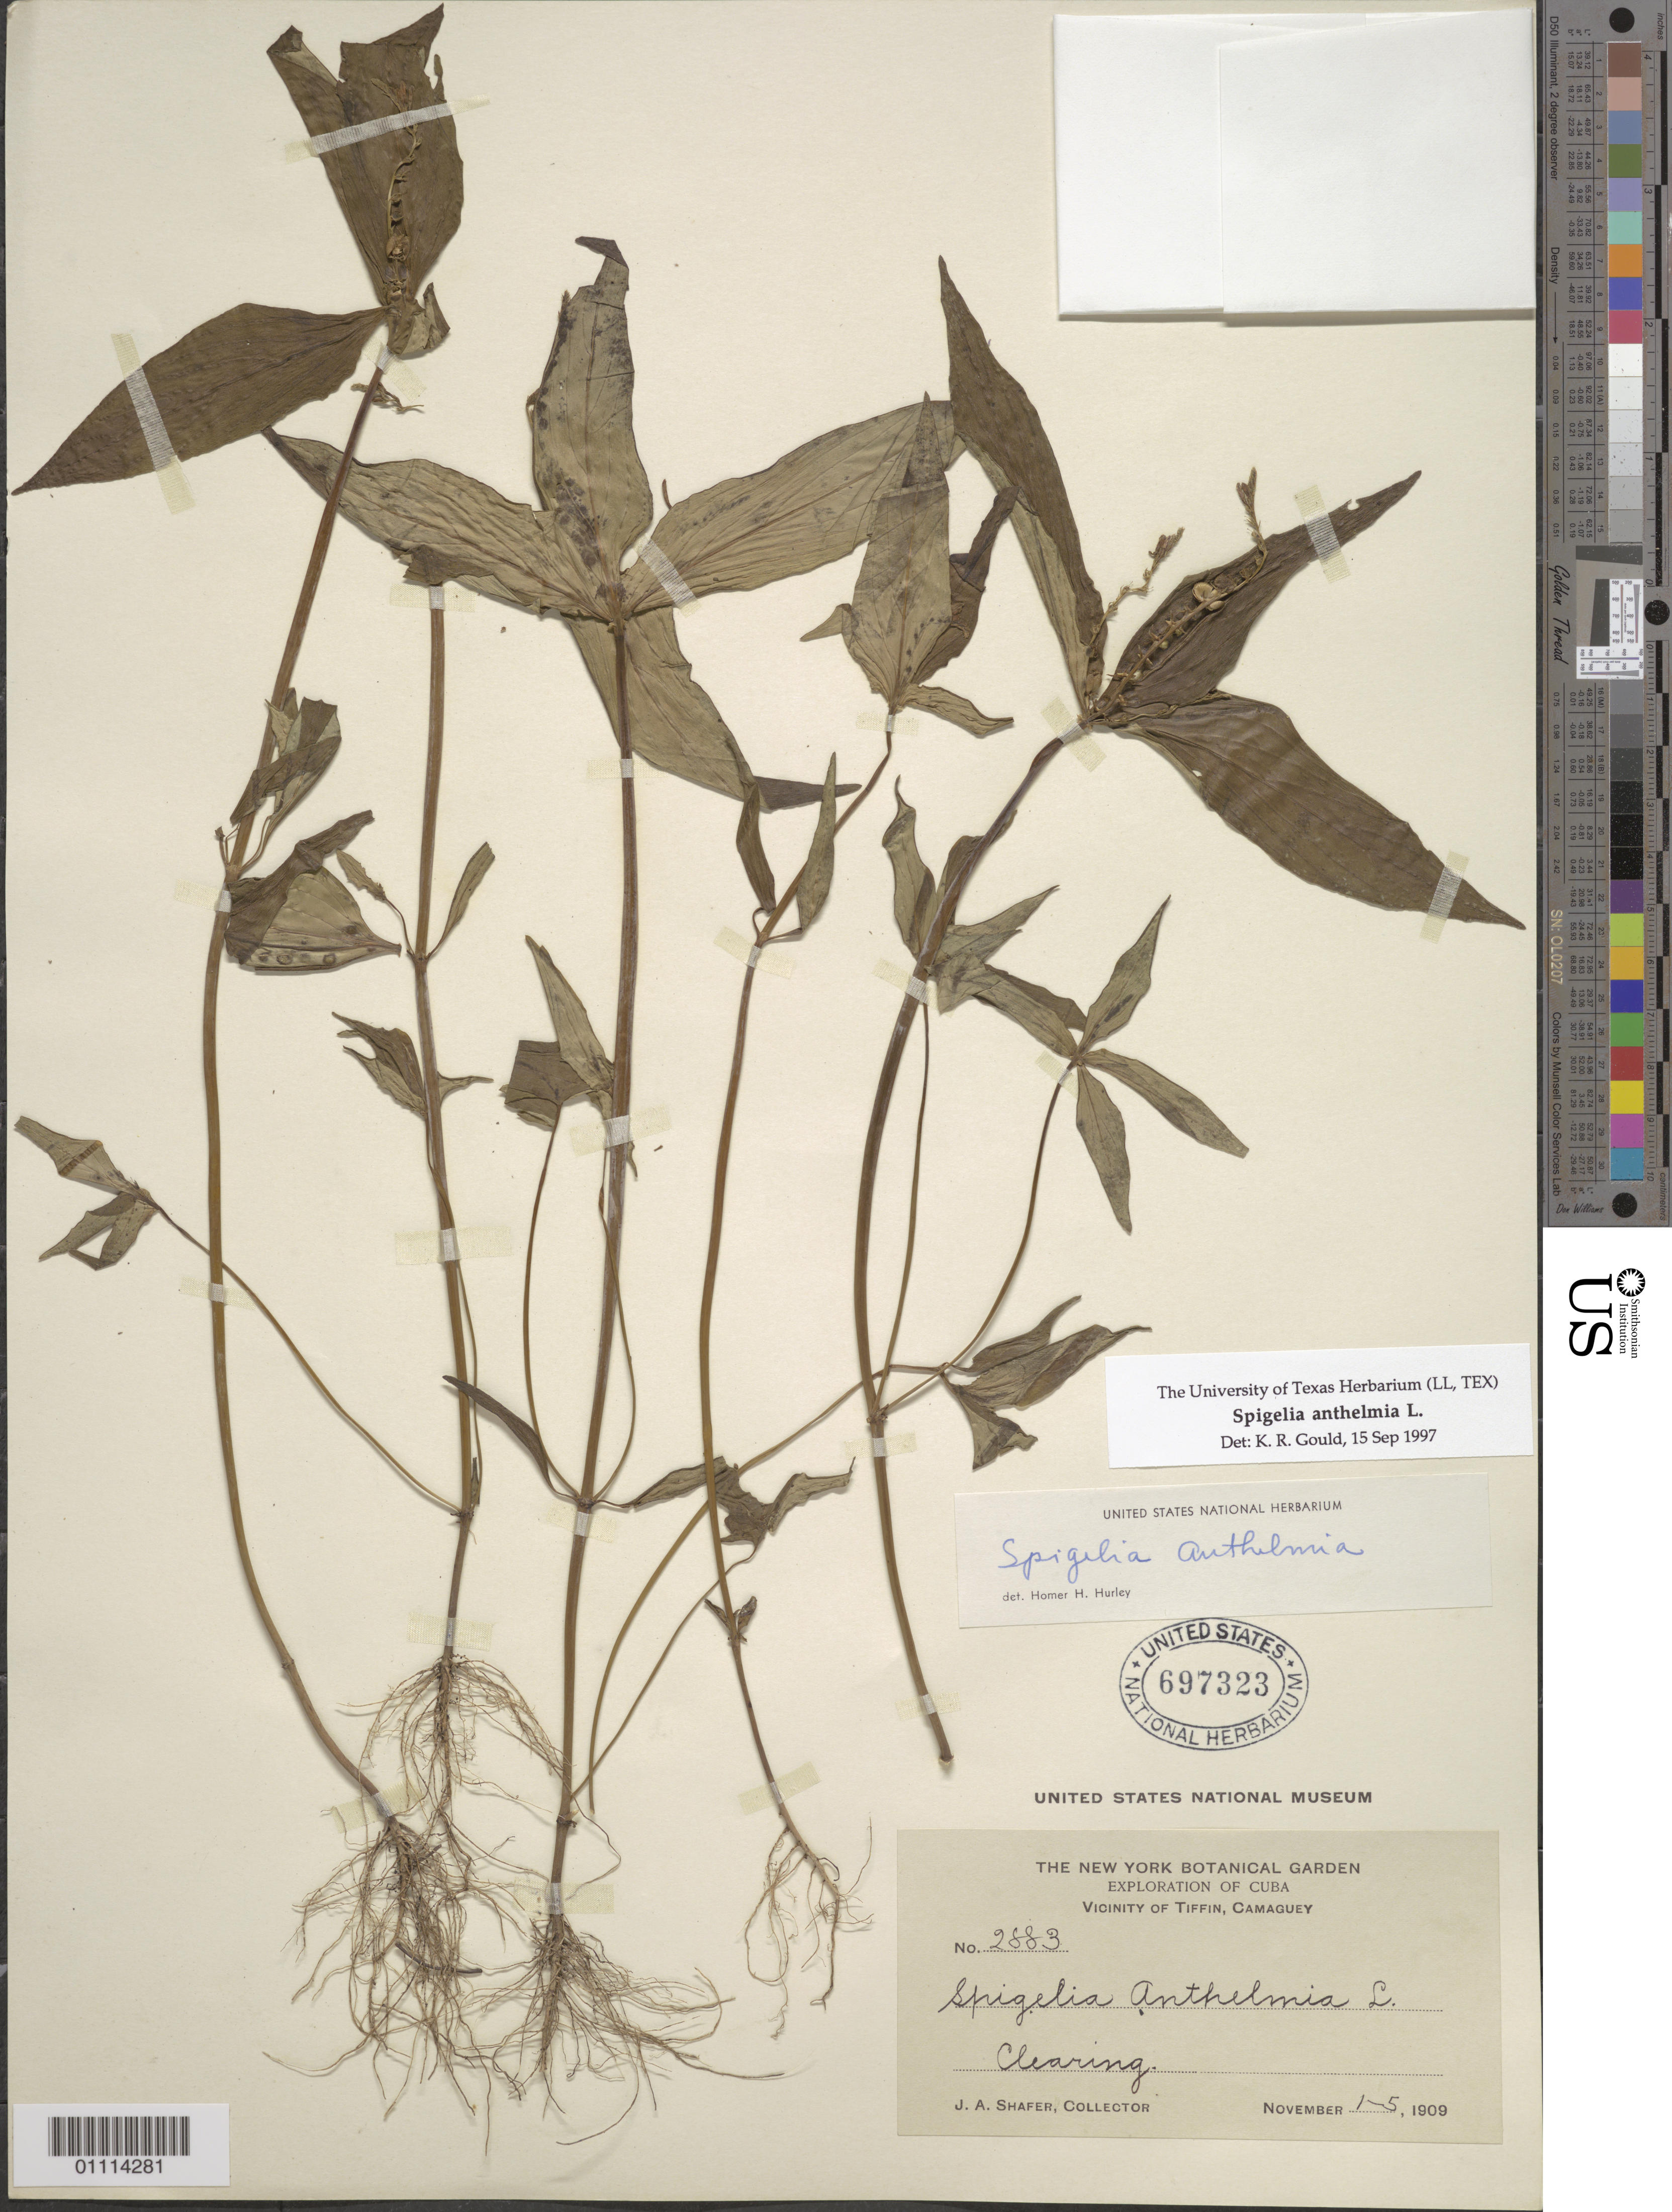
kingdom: Plantae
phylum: Tracheophyta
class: Magnoliopsida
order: Gentianales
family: Loganiaceae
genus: Spigelia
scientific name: Spigelia anthelmia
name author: L.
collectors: J. A. Shafer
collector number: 2883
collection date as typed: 01 Nov 1909 to 05 Nov 1909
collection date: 1909-11-01/1909-11-05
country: Cuba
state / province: Camagüey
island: Cuba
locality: Vicinity of Tiffin, Camaguey Clearing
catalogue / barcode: US 697323